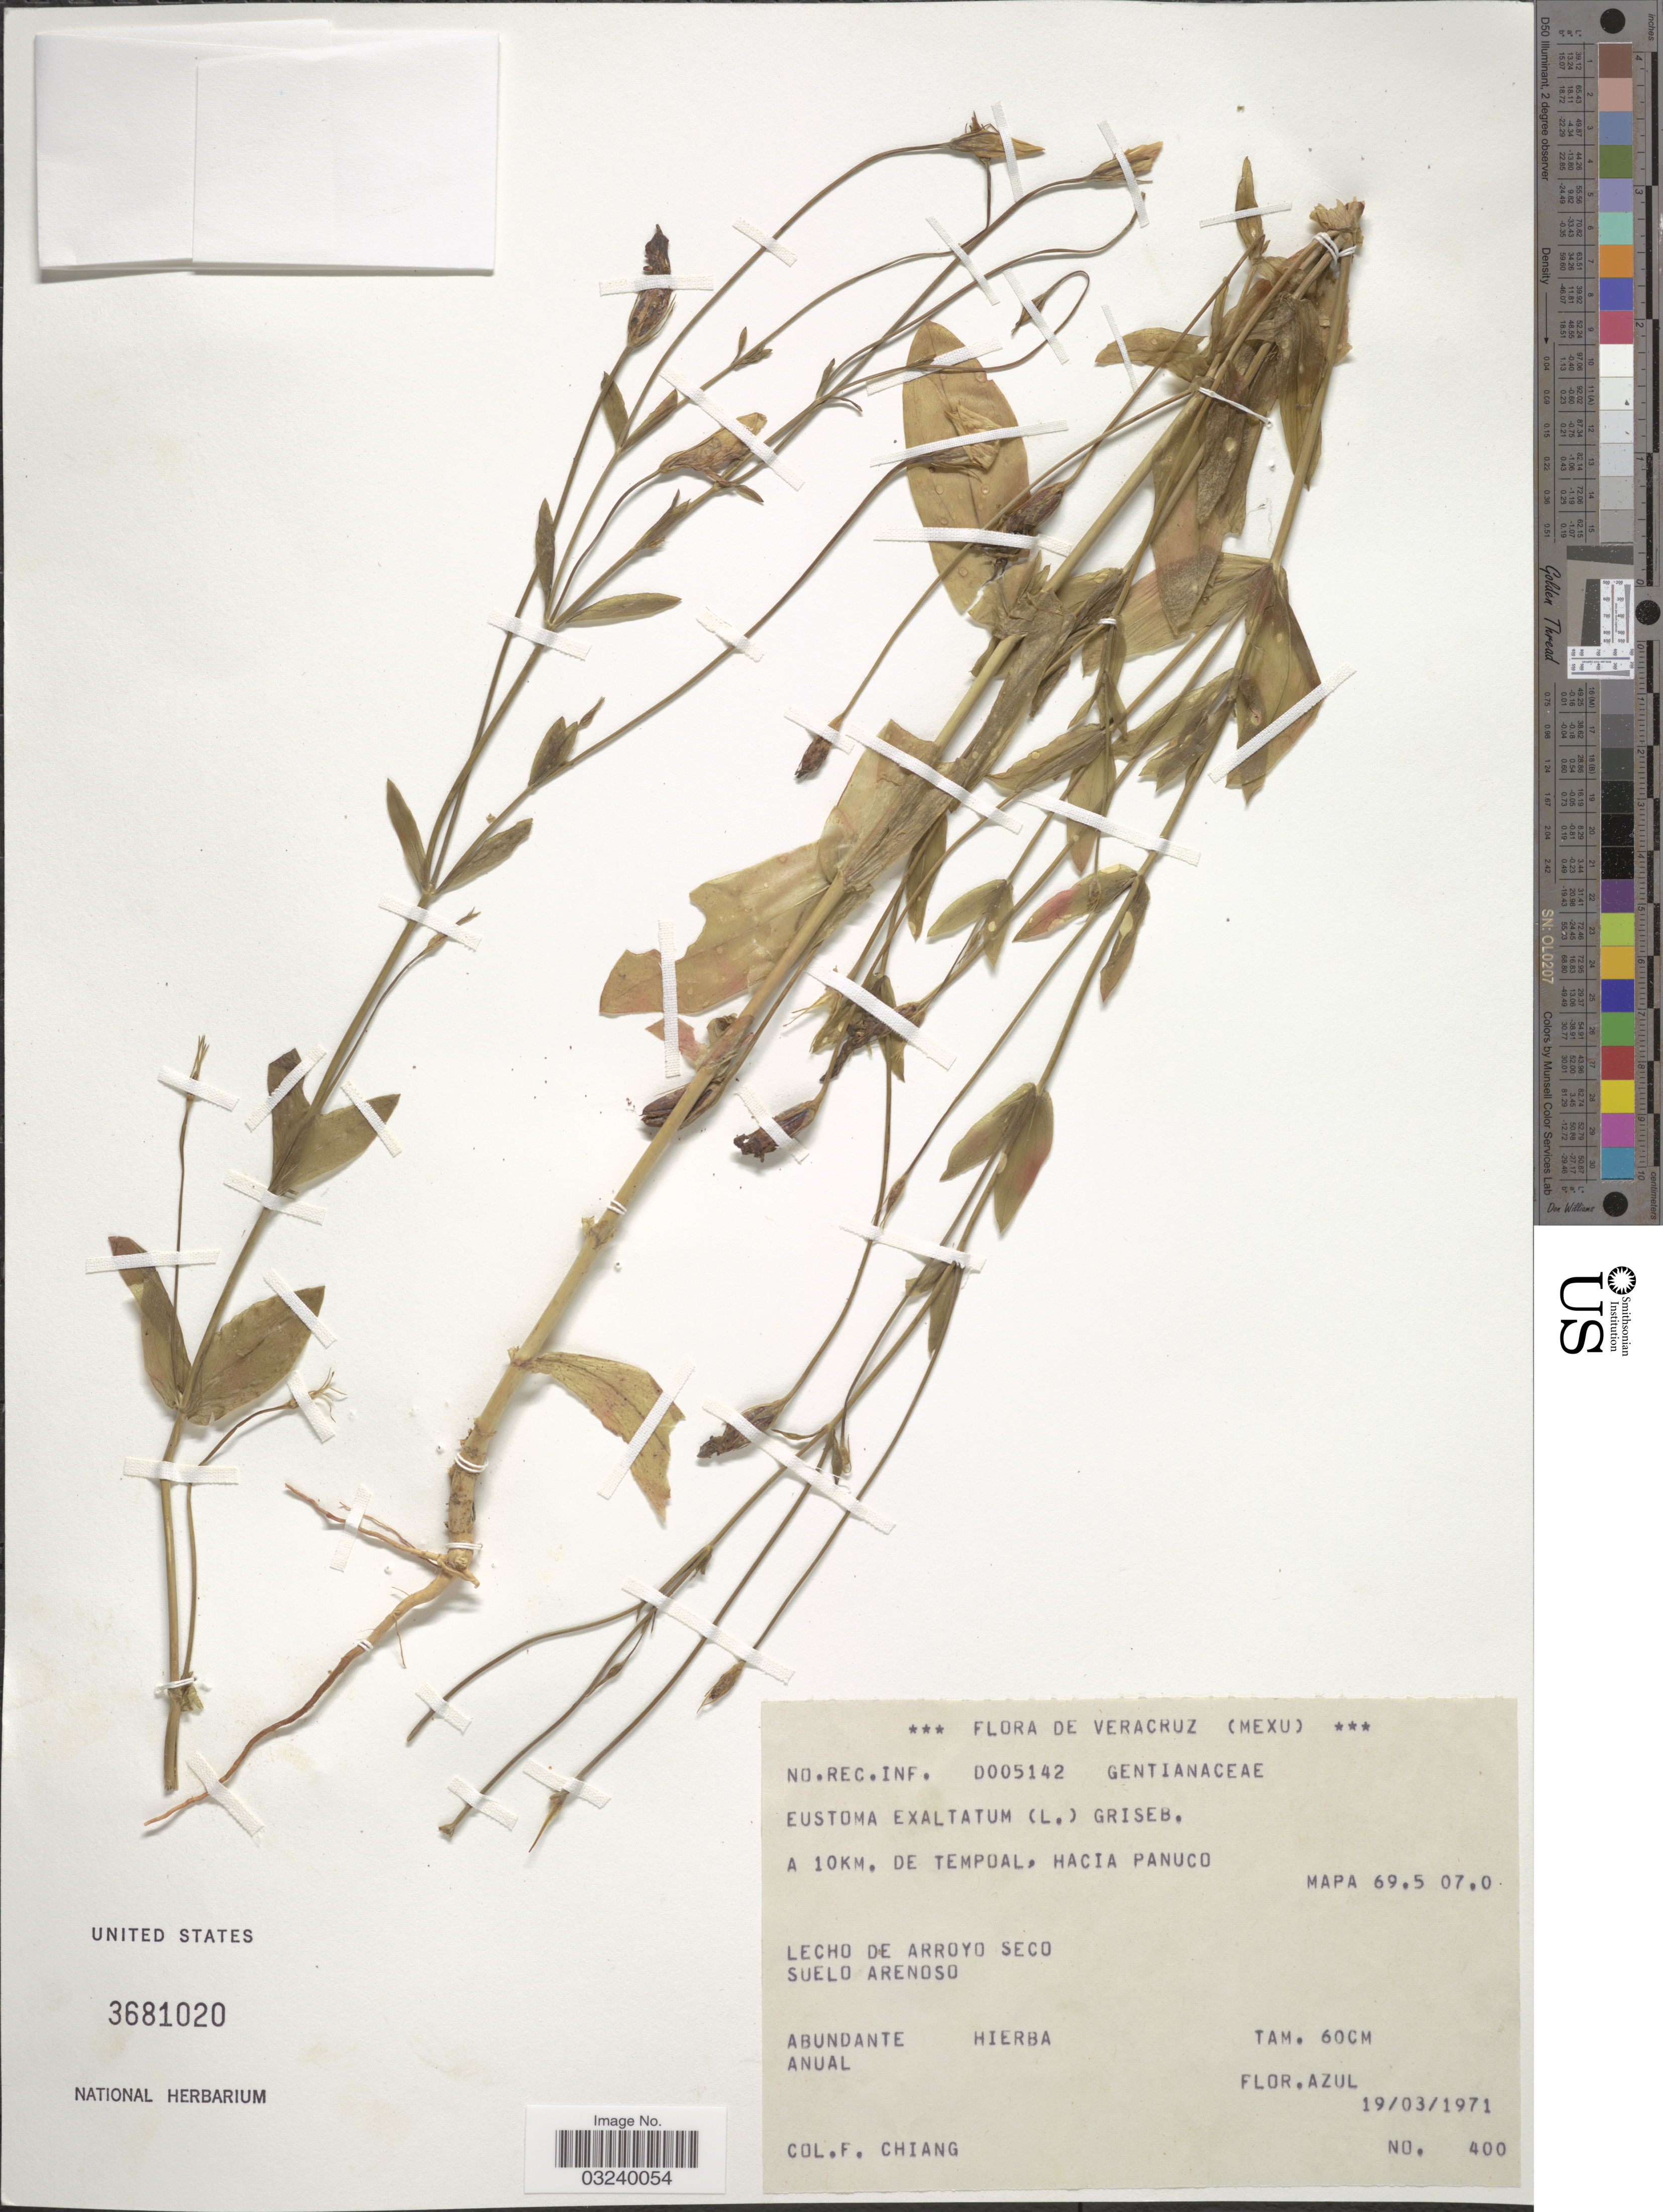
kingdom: Plantae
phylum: Tracheophyta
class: Magnoliopsida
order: Gentianales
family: Gentianaceae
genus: Eustoma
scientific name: Eustoma exaltatum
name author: (L.) Salisb. ex Don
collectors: F. Chiang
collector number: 400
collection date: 1971-03-19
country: Mexico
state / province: Veracruz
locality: A 10 Km. De Tempoal, Hacia Panuco.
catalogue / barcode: US 3681020